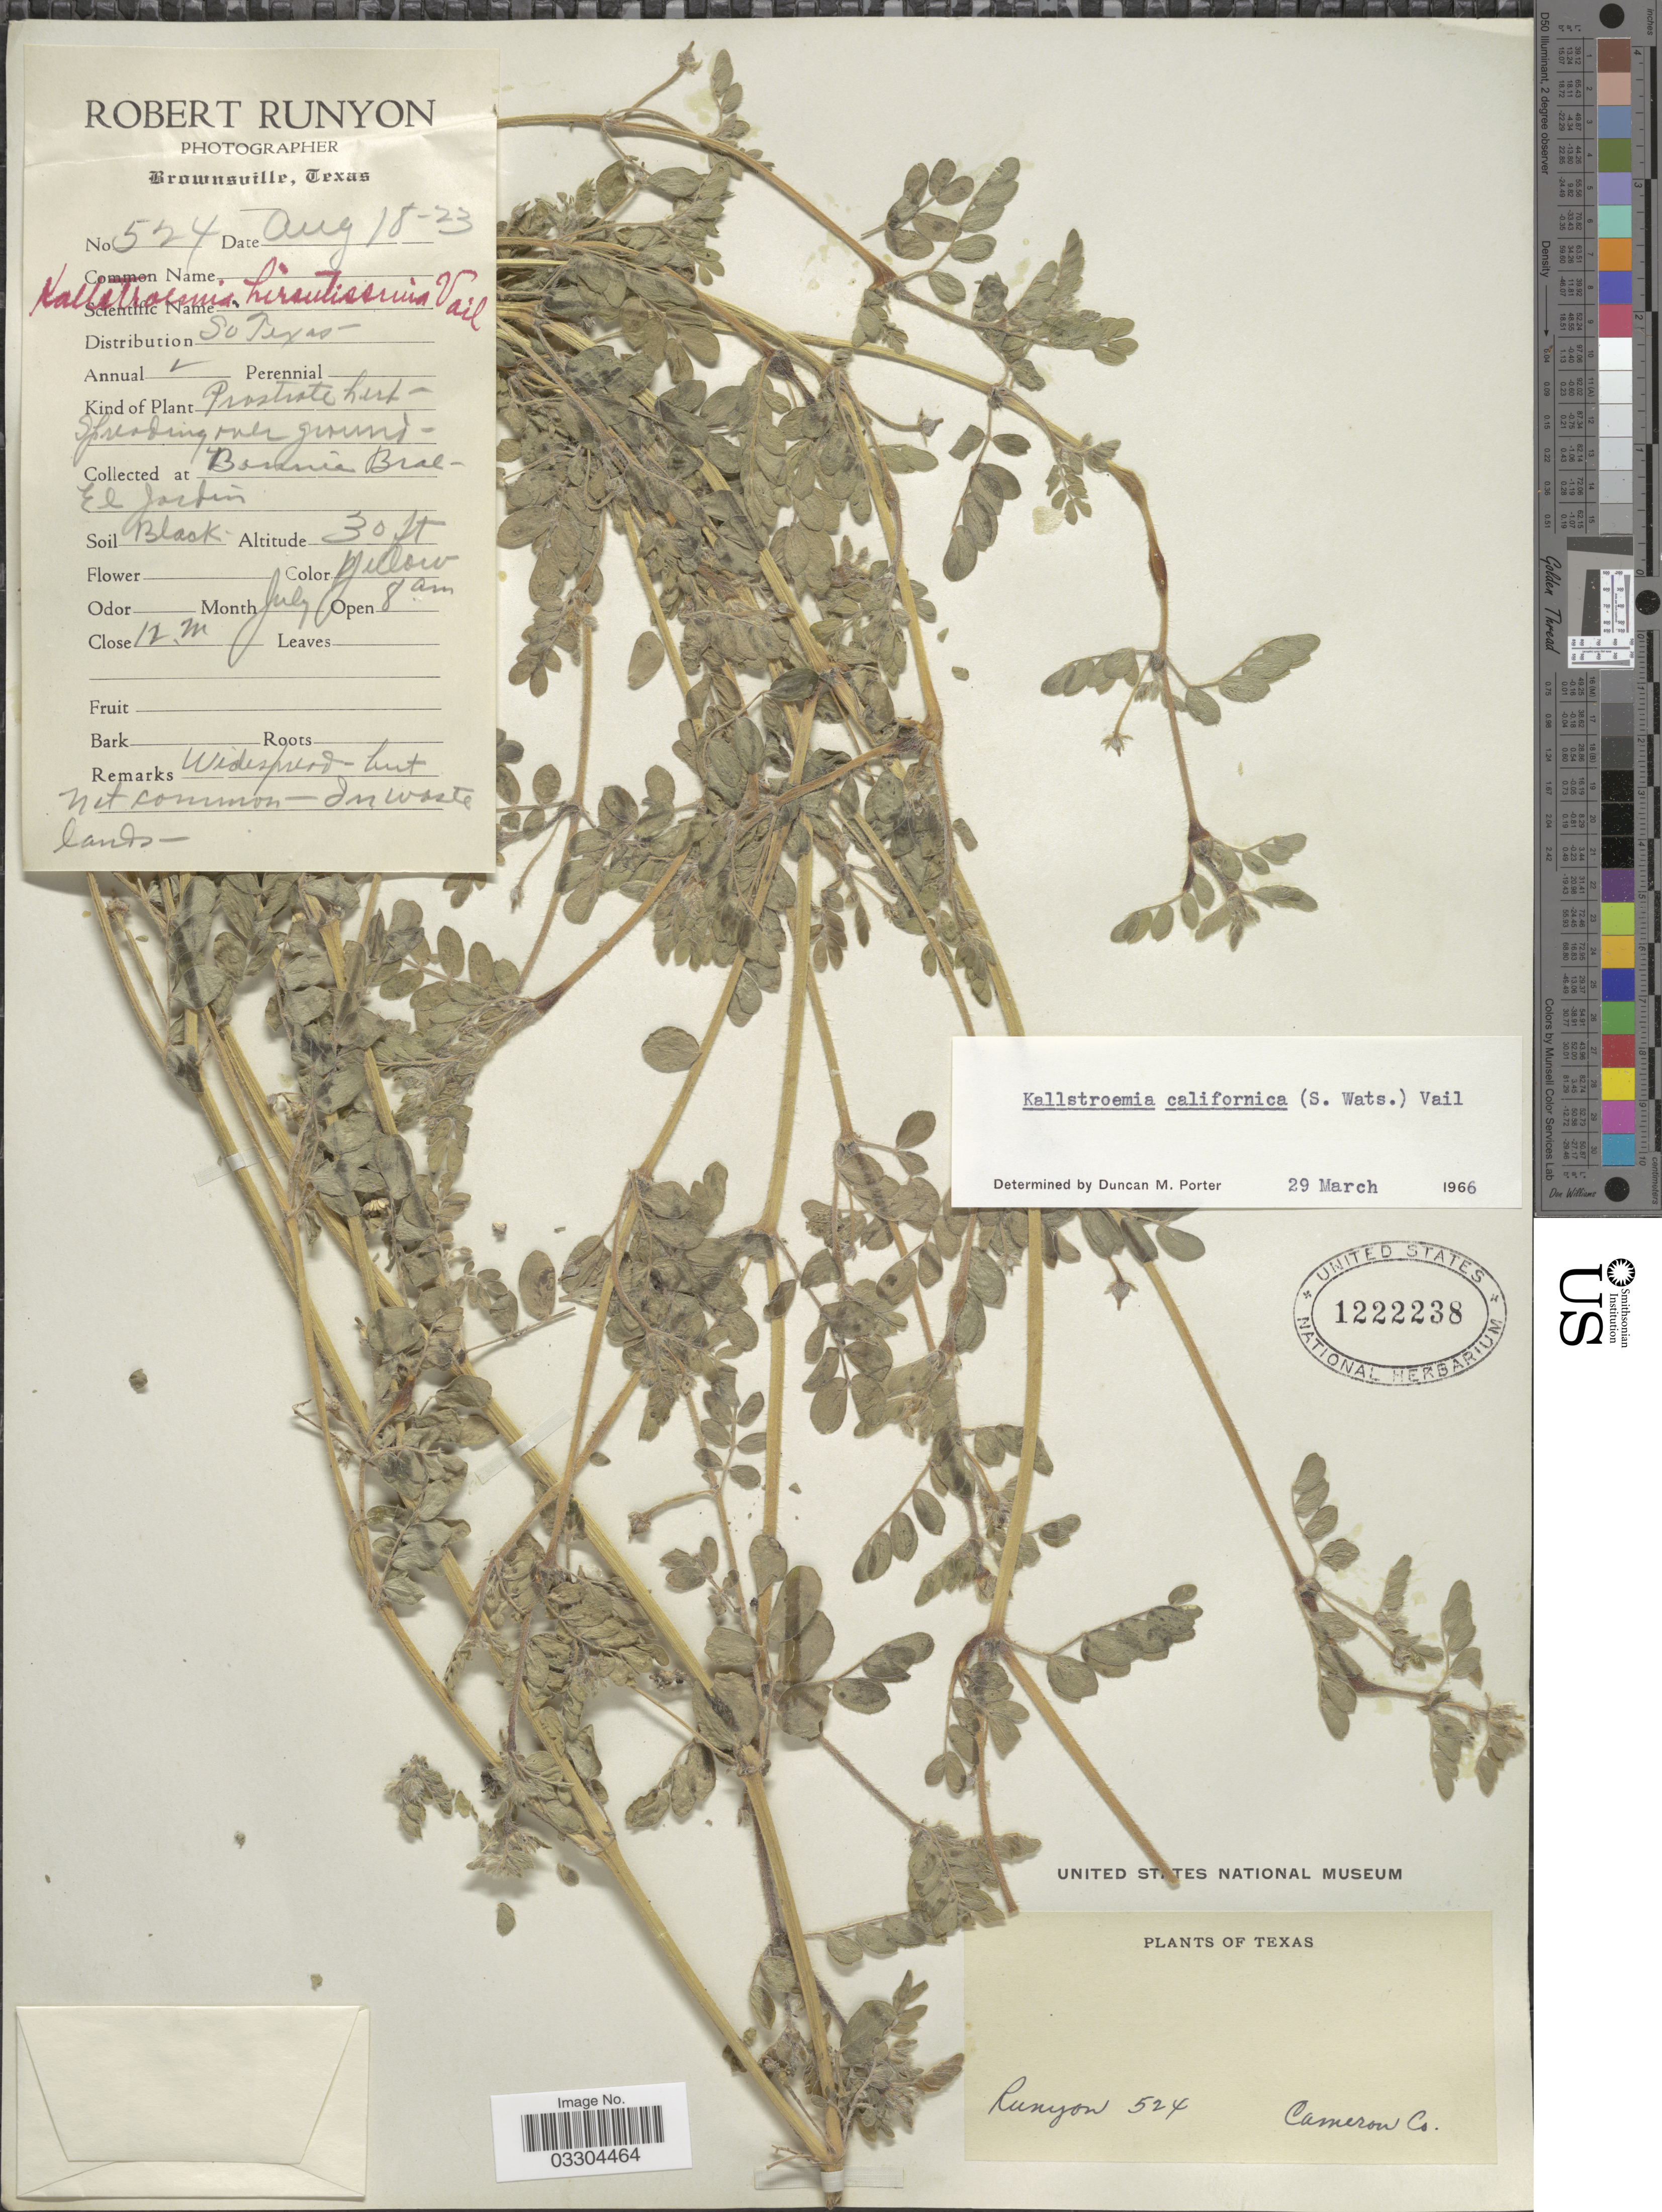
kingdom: Plantae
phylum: Tracheophyta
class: Magnoliopsida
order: Zygophyllales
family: Zygophyllaceae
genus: Kallstroemia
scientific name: Kallstroemia californica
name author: (S. Watson) Vail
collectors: R. Runyon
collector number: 524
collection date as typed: Transcribed d/m/y: 18/8/23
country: United States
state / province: Texas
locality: Cameron Co. Bonnie Brae-El Jardin.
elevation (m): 9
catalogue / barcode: US 1222238